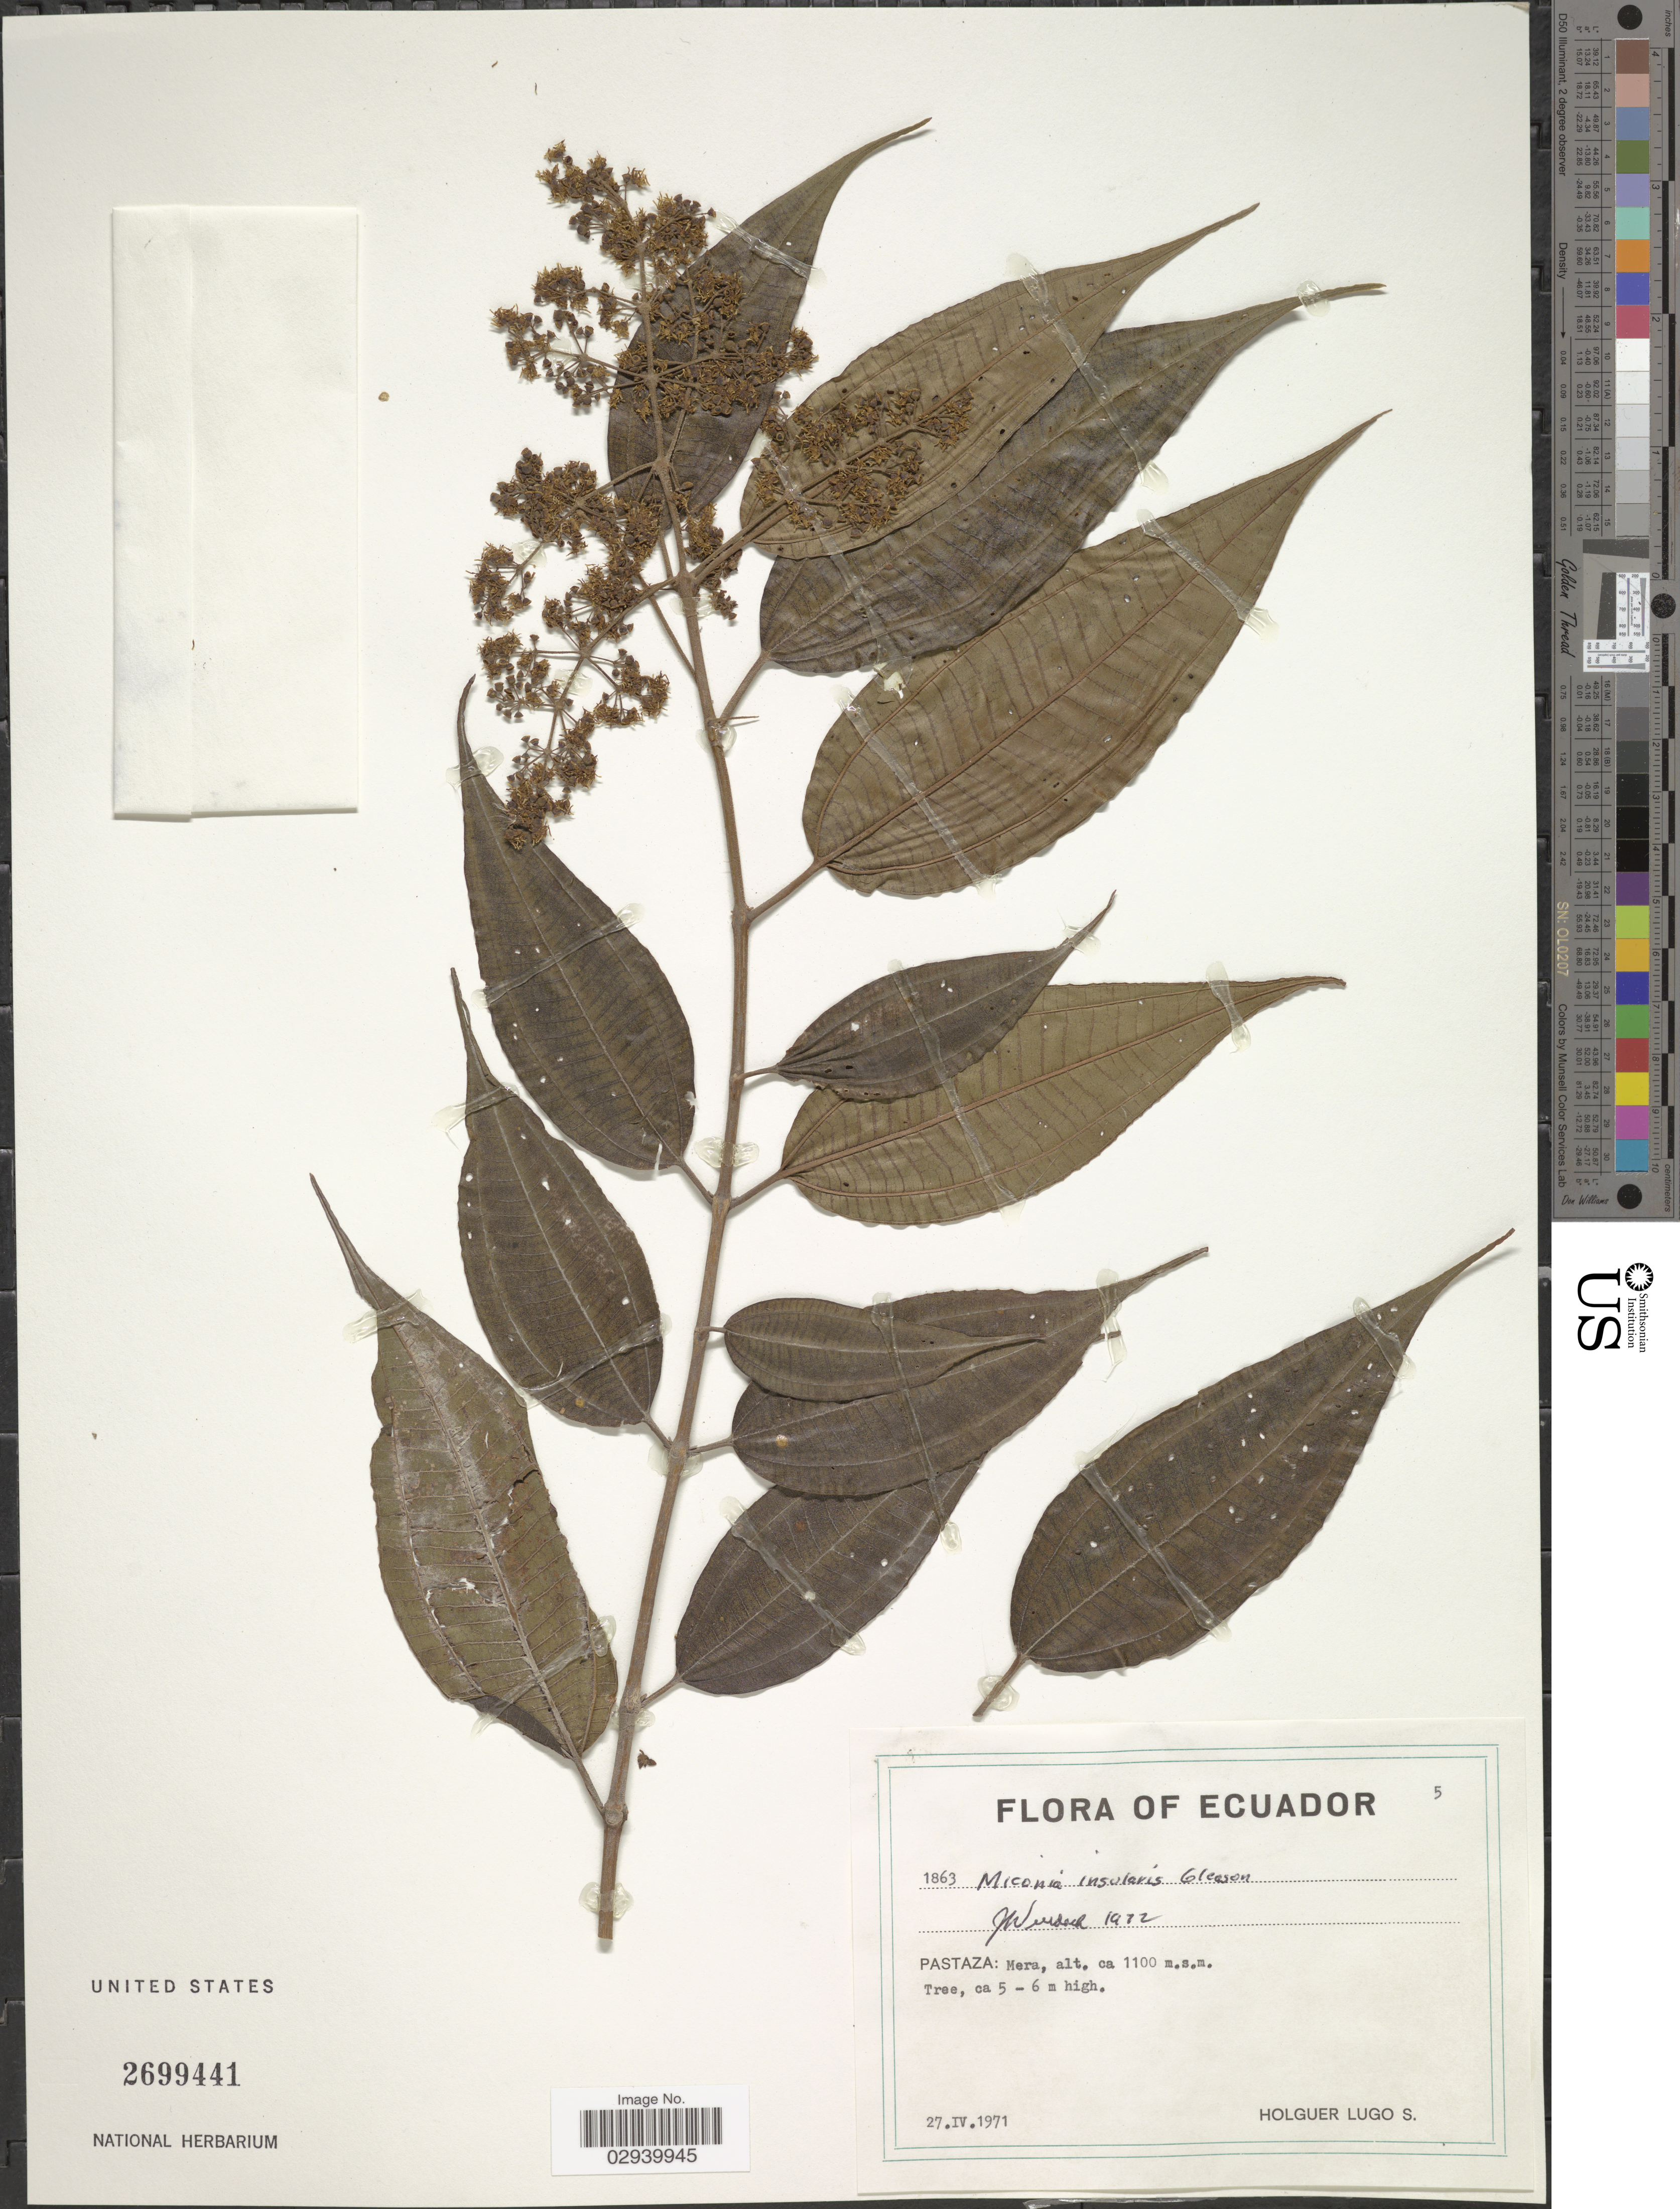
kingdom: Plantae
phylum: Tracheophyta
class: Magnoliopsida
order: Myrtales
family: Melastomataceae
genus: Miconia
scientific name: Miconia insularis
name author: Gleason in I.M. Johnst.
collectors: H. Lugo S.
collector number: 1863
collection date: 1971-04-27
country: Ecuador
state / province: Pastaza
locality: Mera.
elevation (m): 1100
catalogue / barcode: US 2699441